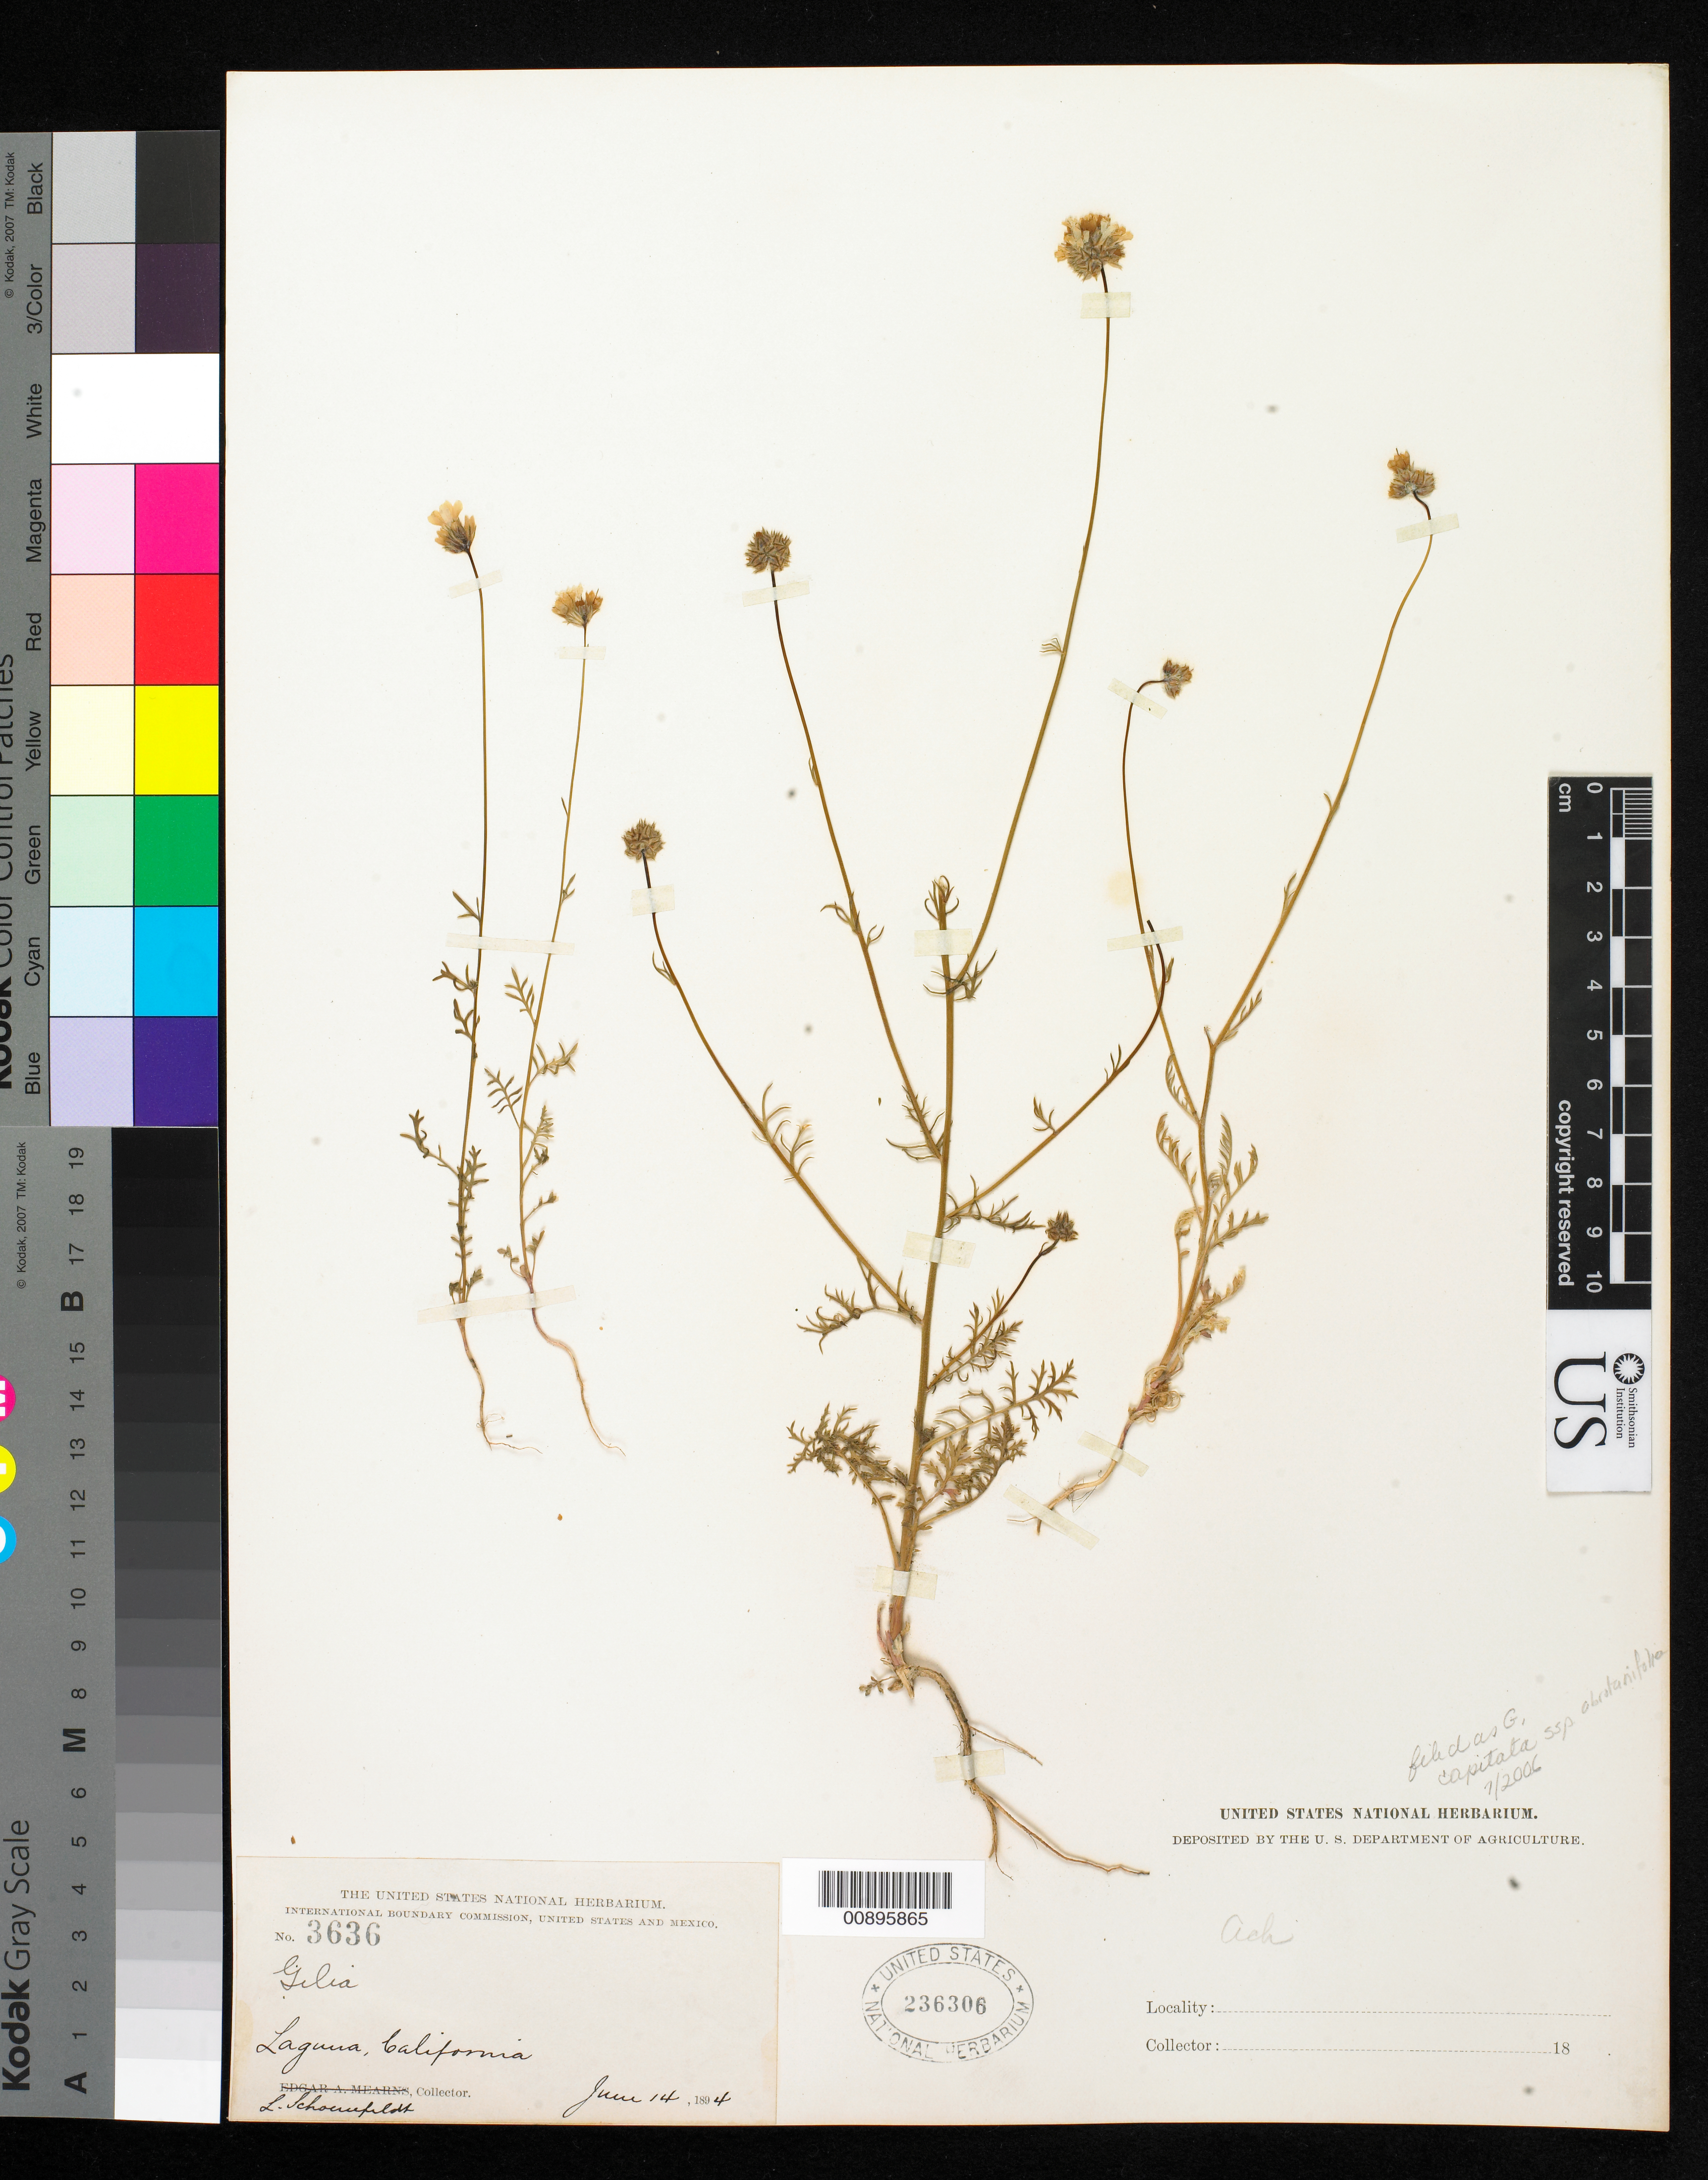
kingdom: Plantae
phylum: Tracheophyta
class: Magnoliopsida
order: Ericales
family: Polemoniaceae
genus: Gilia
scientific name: Gilia capitata subsp. abrotanifolia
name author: (Nutt. ex Greene) V.E. Grant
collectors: L. Schoenfeldt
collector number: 3636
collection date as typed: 14 Jun 1894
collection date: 1894-06-14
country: United States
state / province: California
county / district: Orange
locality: Laguna, California.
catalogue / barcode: US 236306